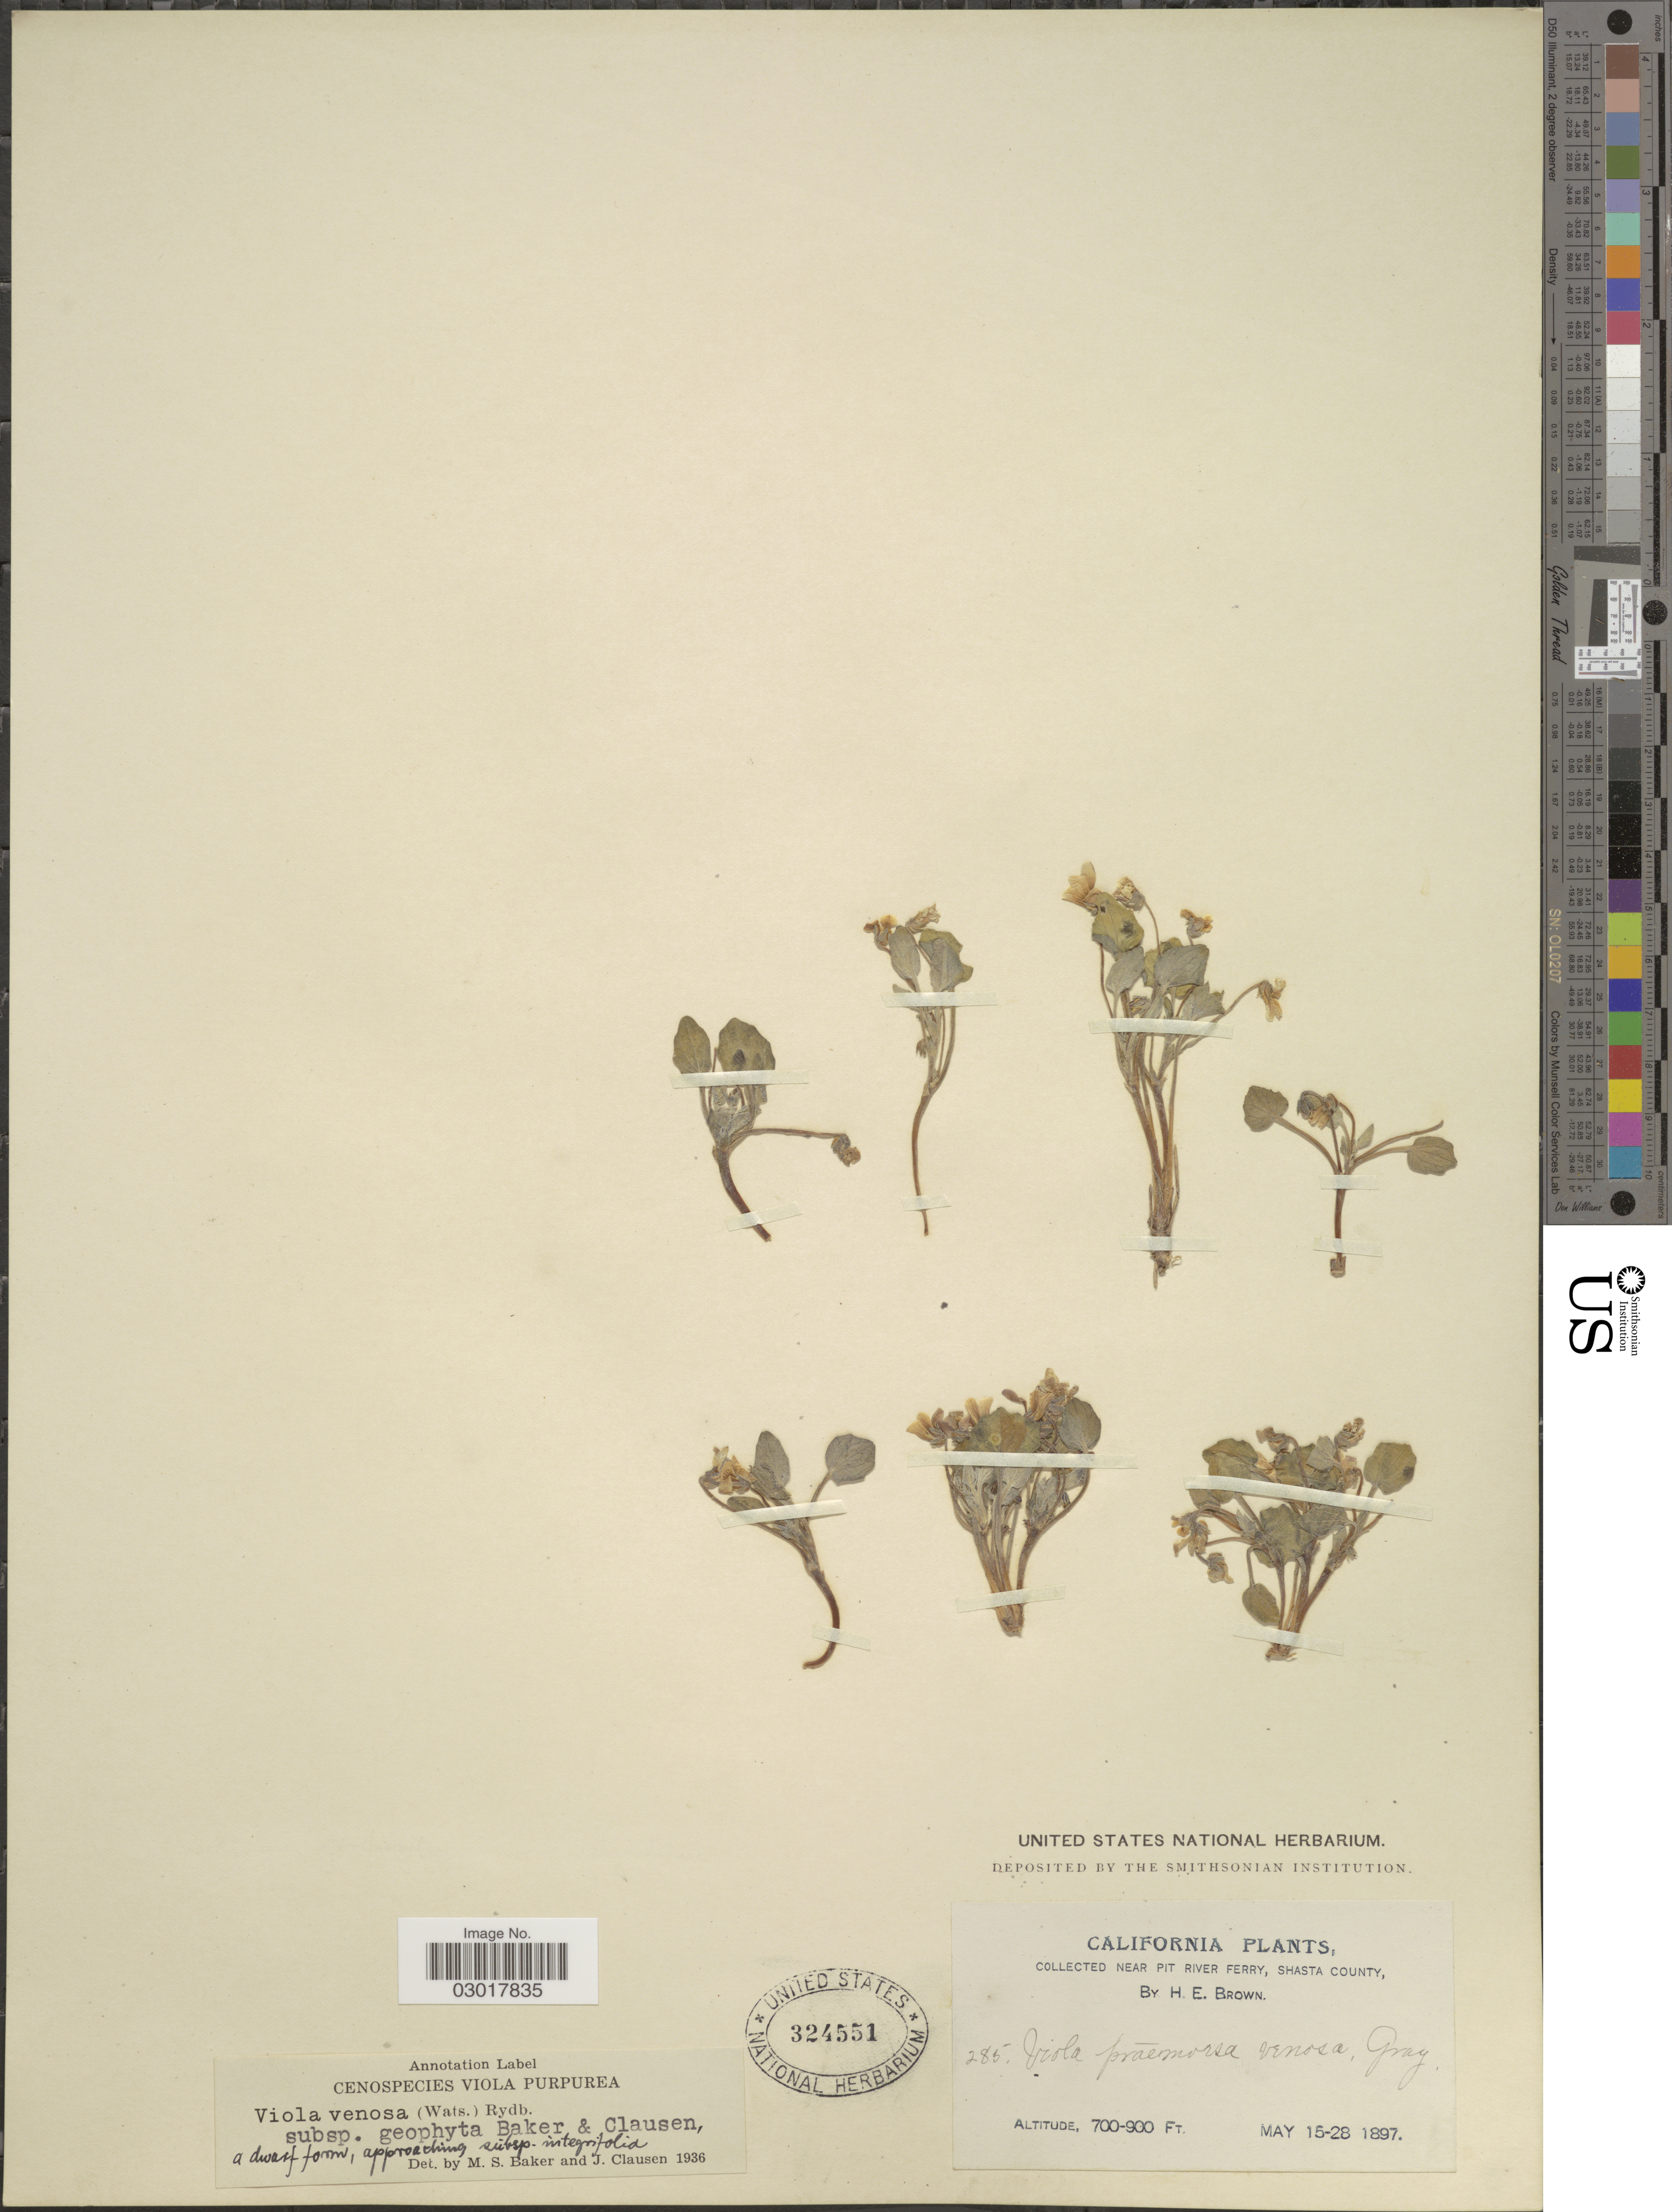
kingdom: Plantae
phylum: Tracheophyta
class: Magnoliopsida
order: Malpighiales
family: Violaceae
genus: Viola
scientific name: Viola venosa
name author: (S. Watson) Rydb.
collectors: H. E. Brown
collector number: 285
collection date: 1897-05-15/1897-05-28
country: United States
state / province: California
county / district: Shasta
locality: Collected near Pit River Ferry, Shasta County.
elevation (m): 213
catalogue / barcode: US 324551